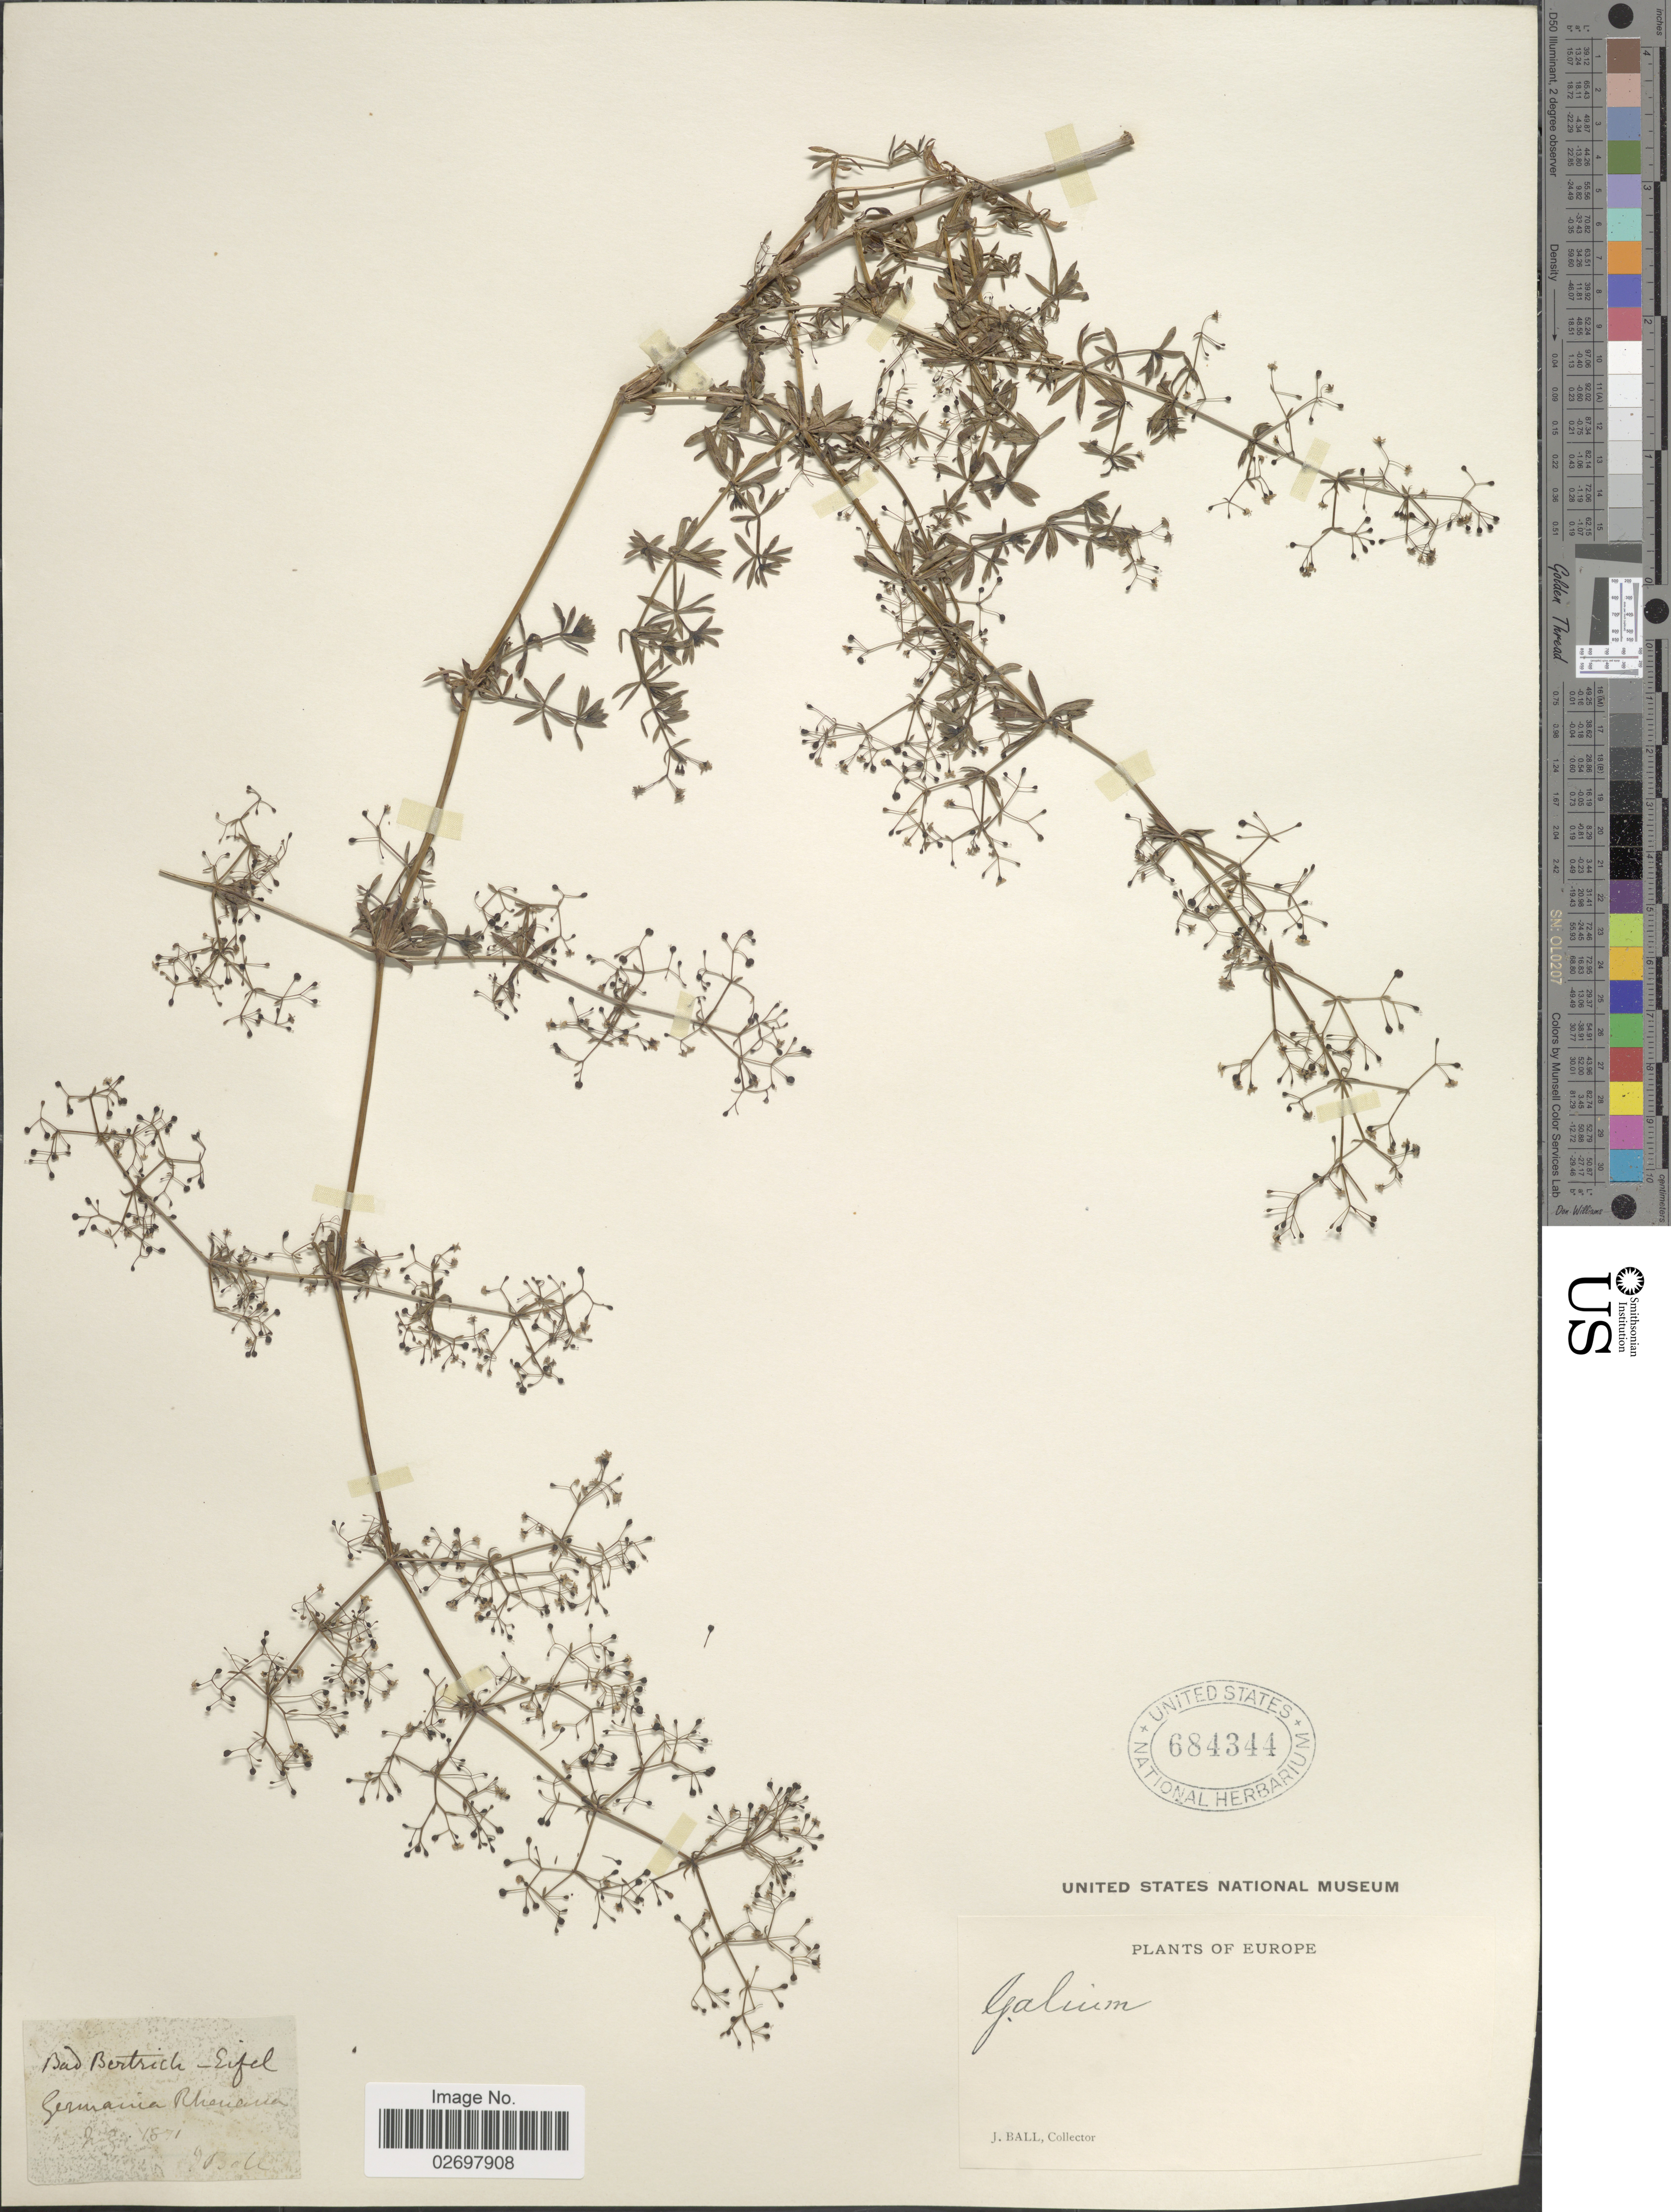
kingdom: Plantae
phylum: Tracheophyta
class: Magnoliopsida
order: Gentianales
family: Rubiaceae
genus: Galium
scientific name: Galium sp.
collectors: J. Ball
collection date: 1871-08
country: Germany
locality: Bad Bertrich - Eifel. Germania Rhenenia, Europe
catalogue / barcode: US 684344